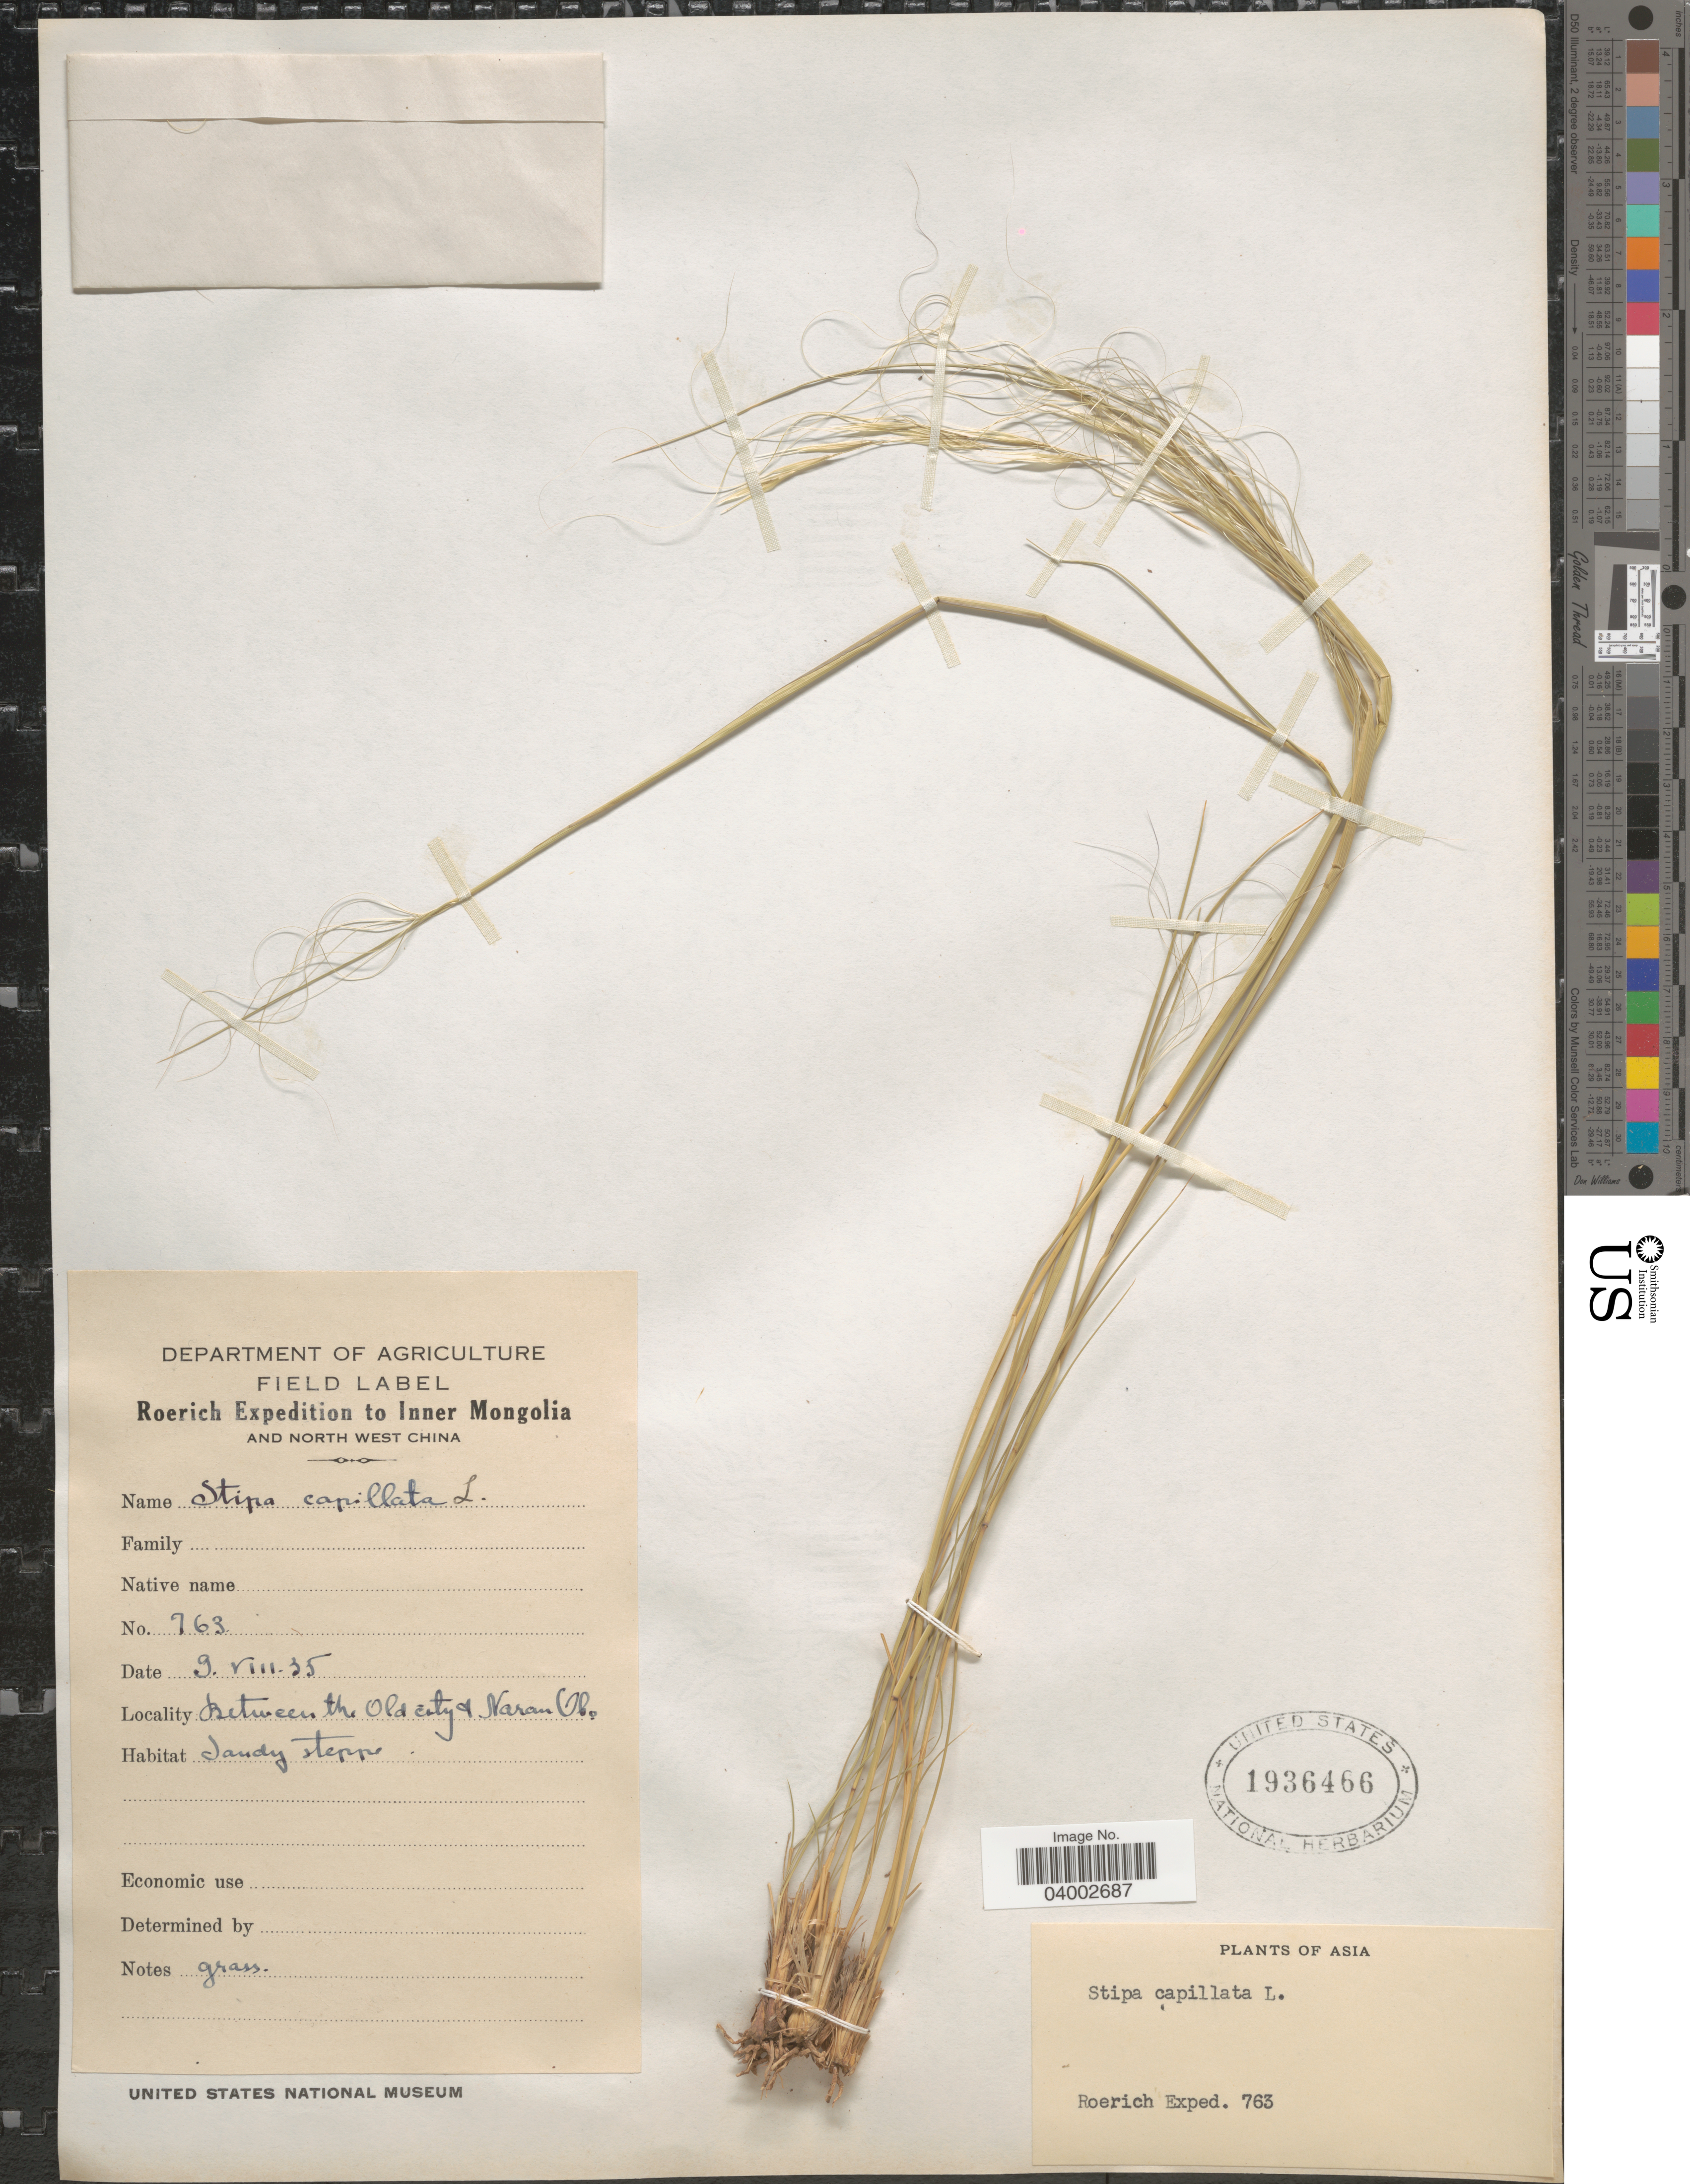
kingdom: Plantae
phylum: Tracheophyta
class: Liliopsida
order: Poales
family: Poaceae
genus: Stipa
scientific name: Stipa capillata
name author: L.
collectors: Roerich Expedition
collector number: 763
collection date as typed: Transcribed d/m/y: 9/8/35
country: China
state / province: Nei Monggol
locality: Inner Mongolia and North West China. Between the Old city & Naran Obo.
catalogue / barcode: US 1936466